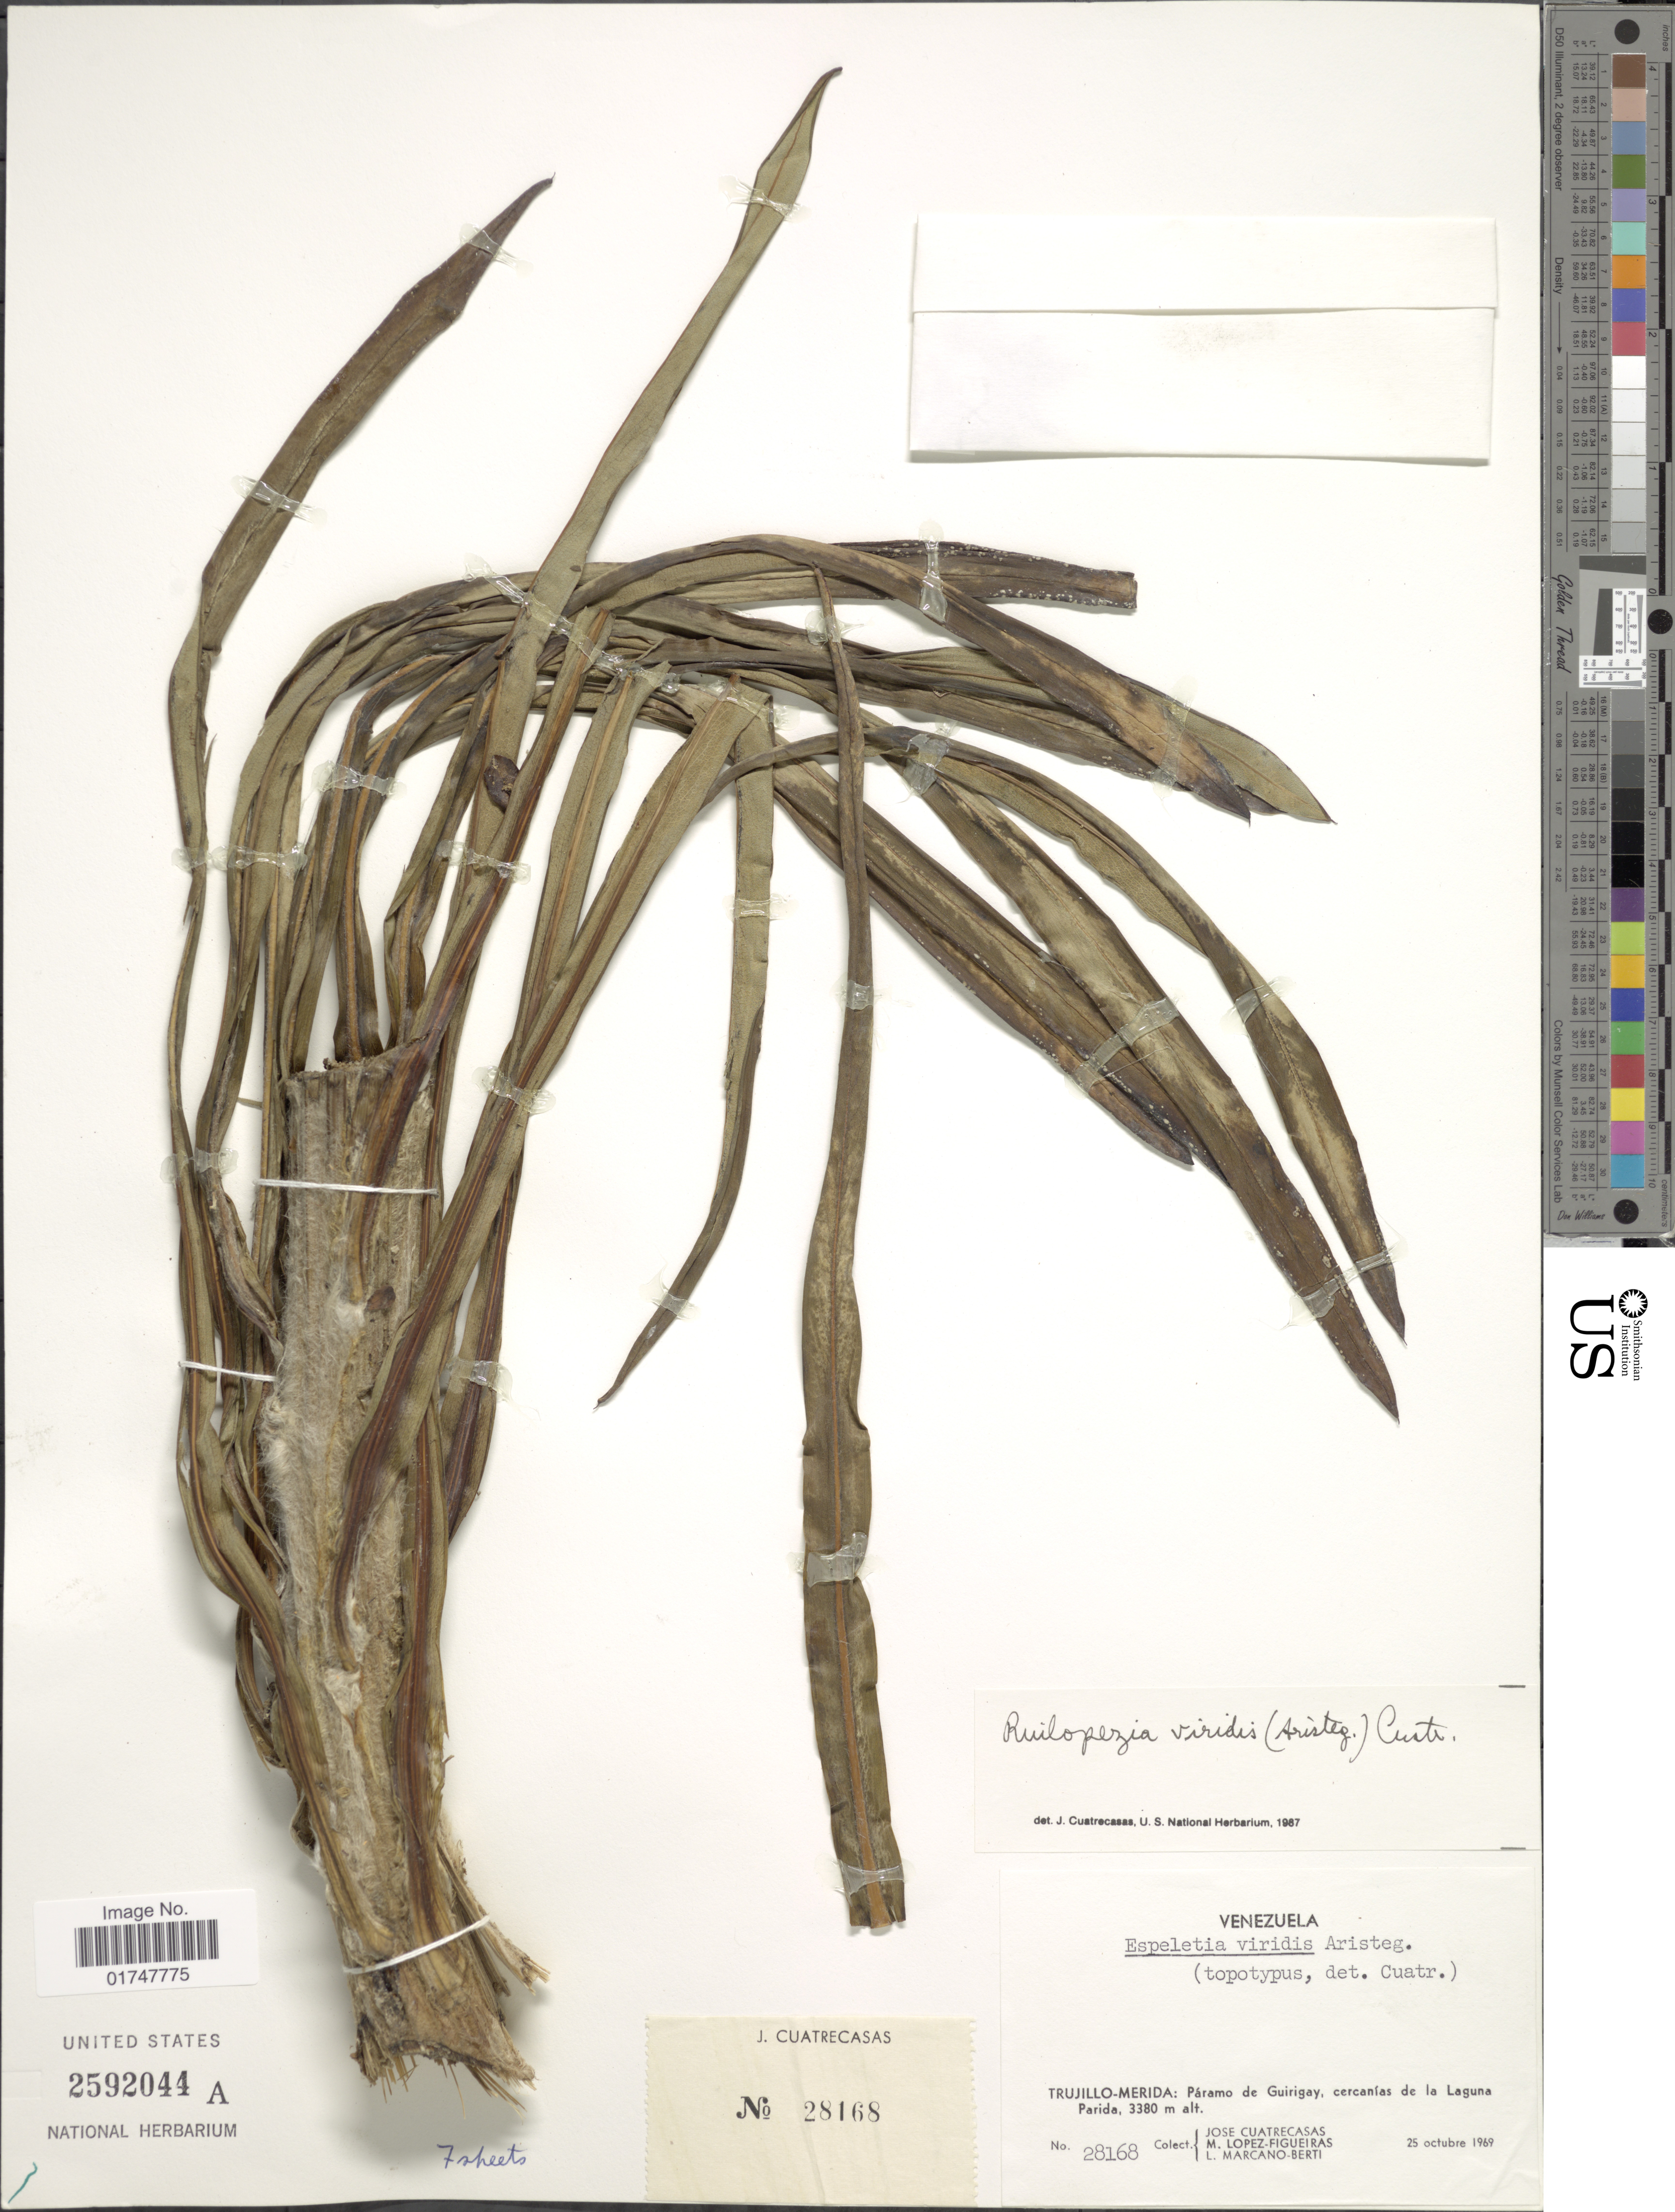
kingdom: Plantae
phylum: Tracheophyta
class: Magnoliopsida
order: Asterales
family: Asteraceae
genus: Ruilopezia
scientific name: Ruilopezia viridis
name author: (Aristeg.) Cuatrec.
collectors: J. Cuatrecasas, M. López Figueiras & L. Marcano-Berti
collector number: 28168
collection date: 1969-10-25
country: Venezuela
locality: Trujillo-Merida: Páramo de Guirigay, cercanías de la Laguna Parida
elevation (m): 3380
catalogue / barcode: US 2592044A